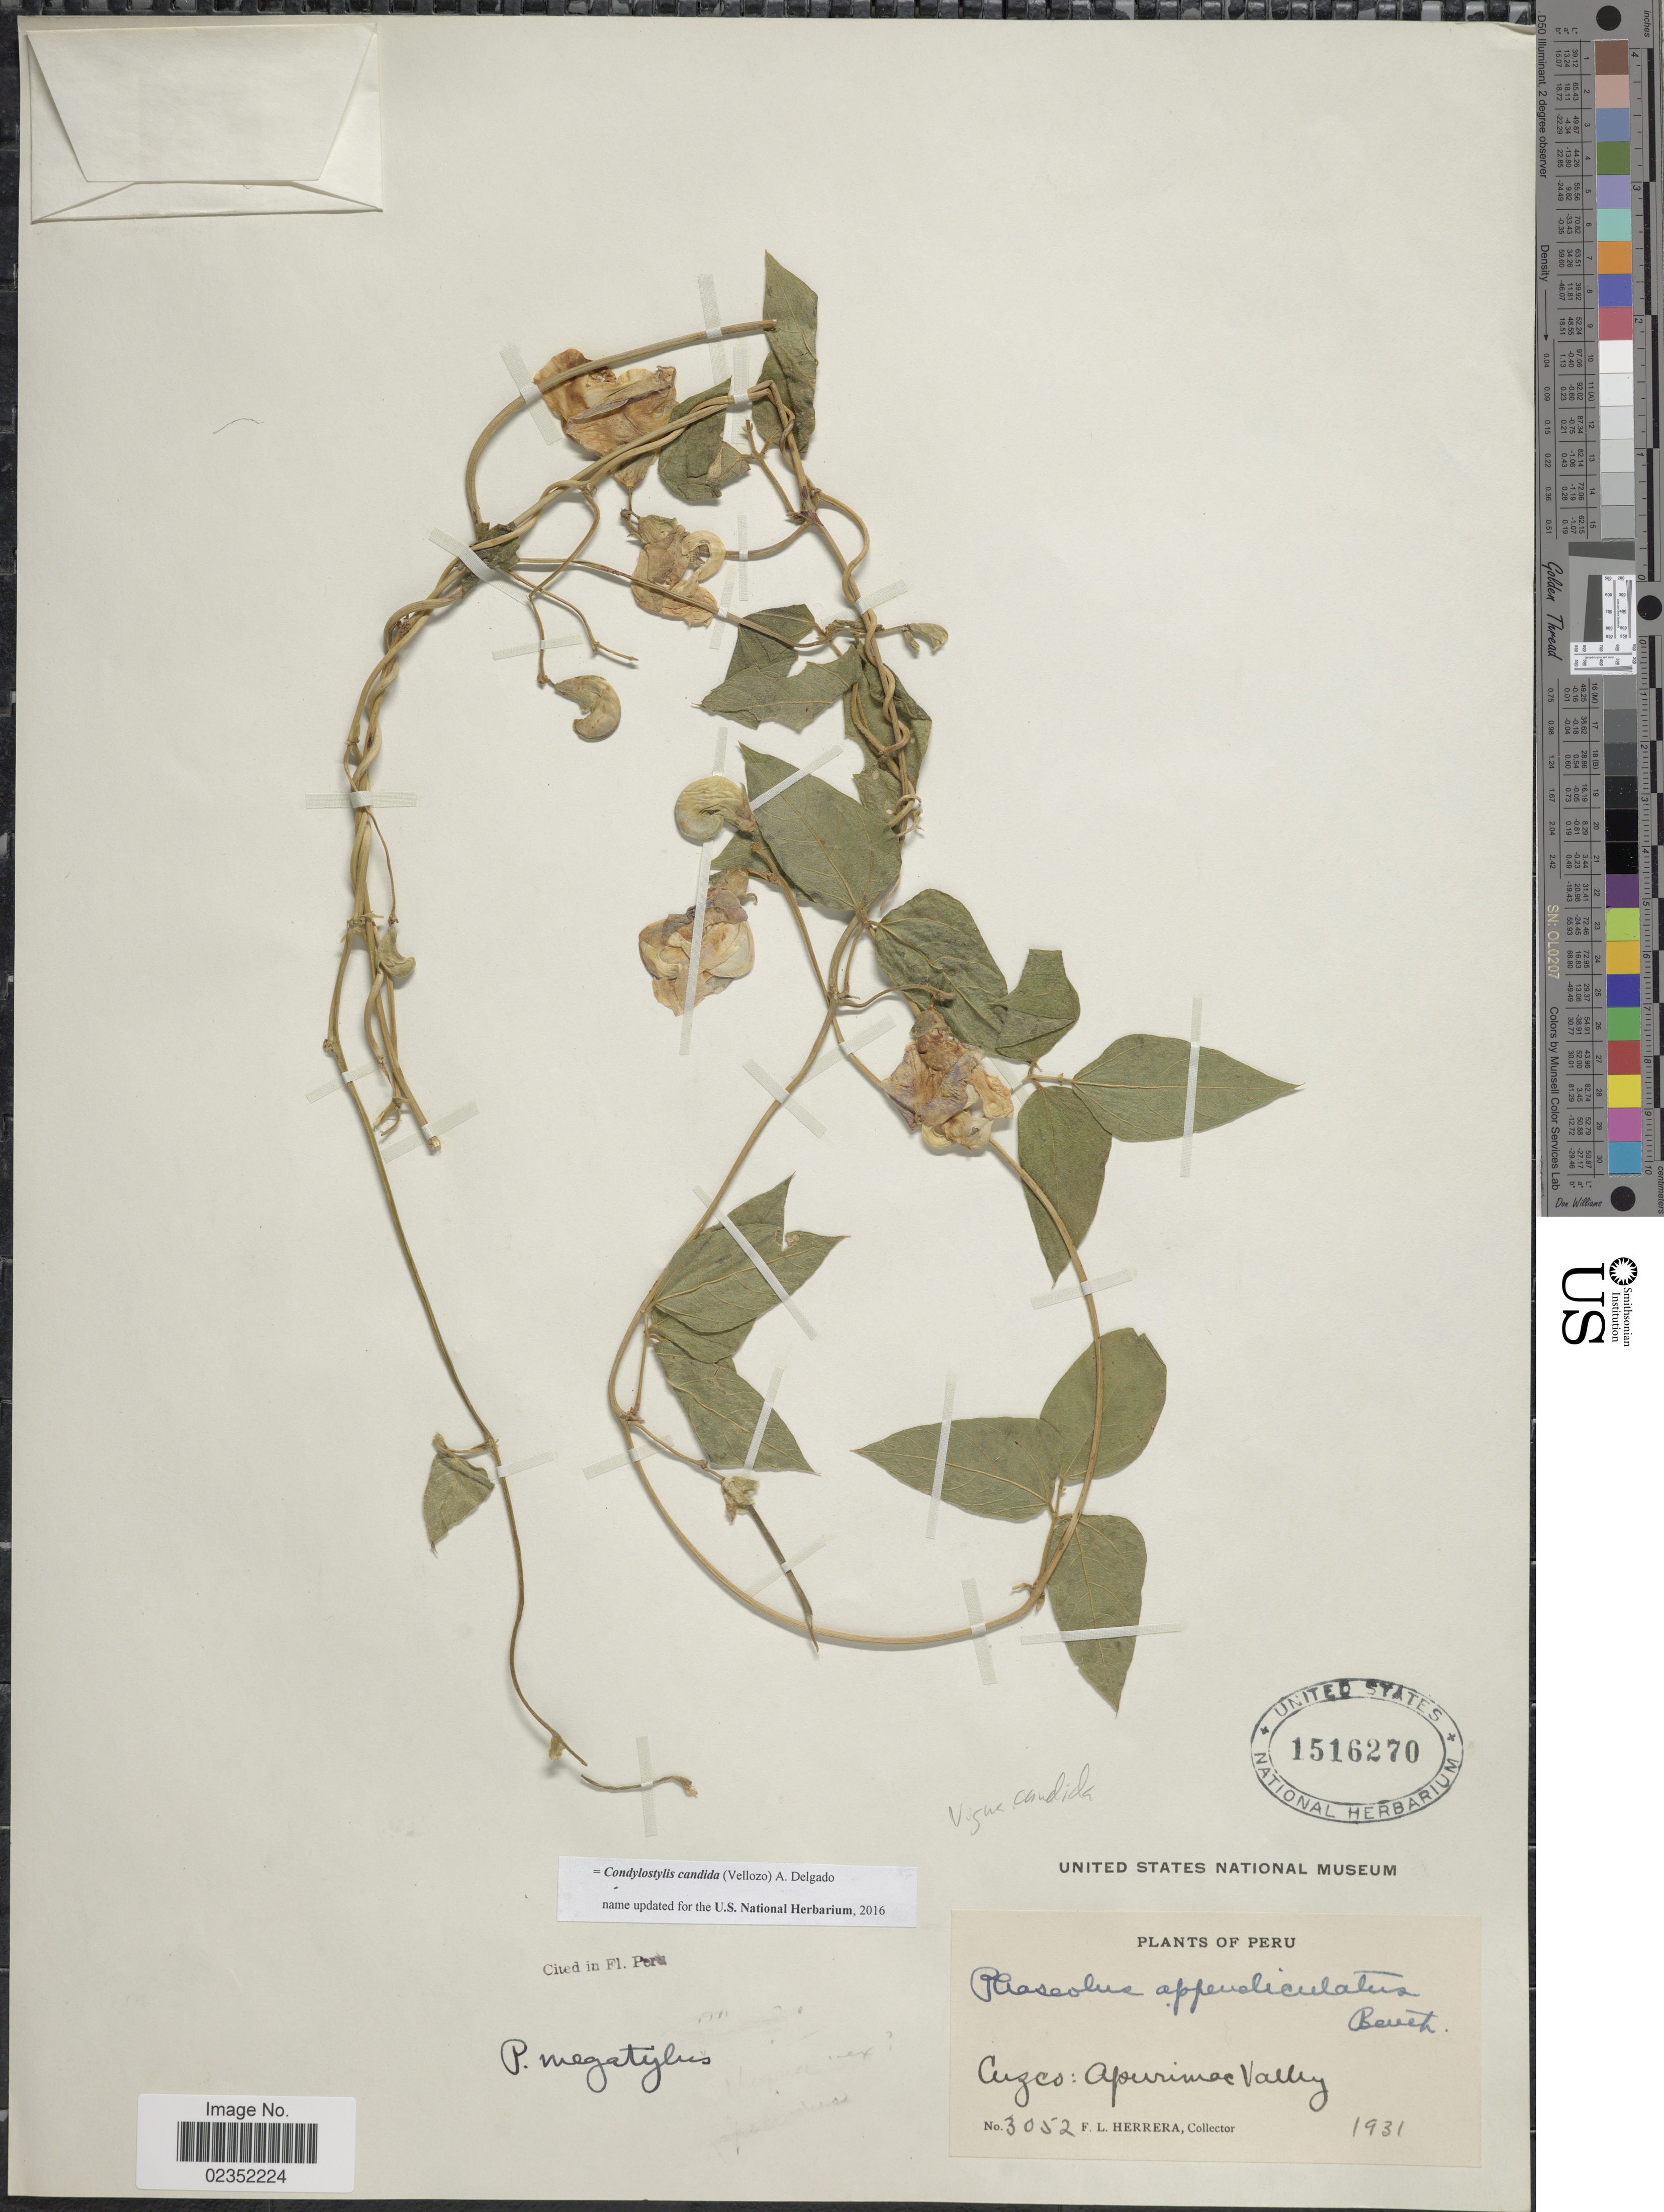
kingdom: Plantae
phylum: Tracheophyta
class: Magnoliopsida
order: Fabales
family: Fabaceae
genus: Condylostylis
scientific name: Condylostylis candida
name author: (Vell.) A. Delgado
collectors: F. L. Herrera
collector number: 3052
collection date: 1931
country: Peru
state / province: Cusco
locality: Cuzco: Apurimac Valley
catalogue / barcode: US 1516270